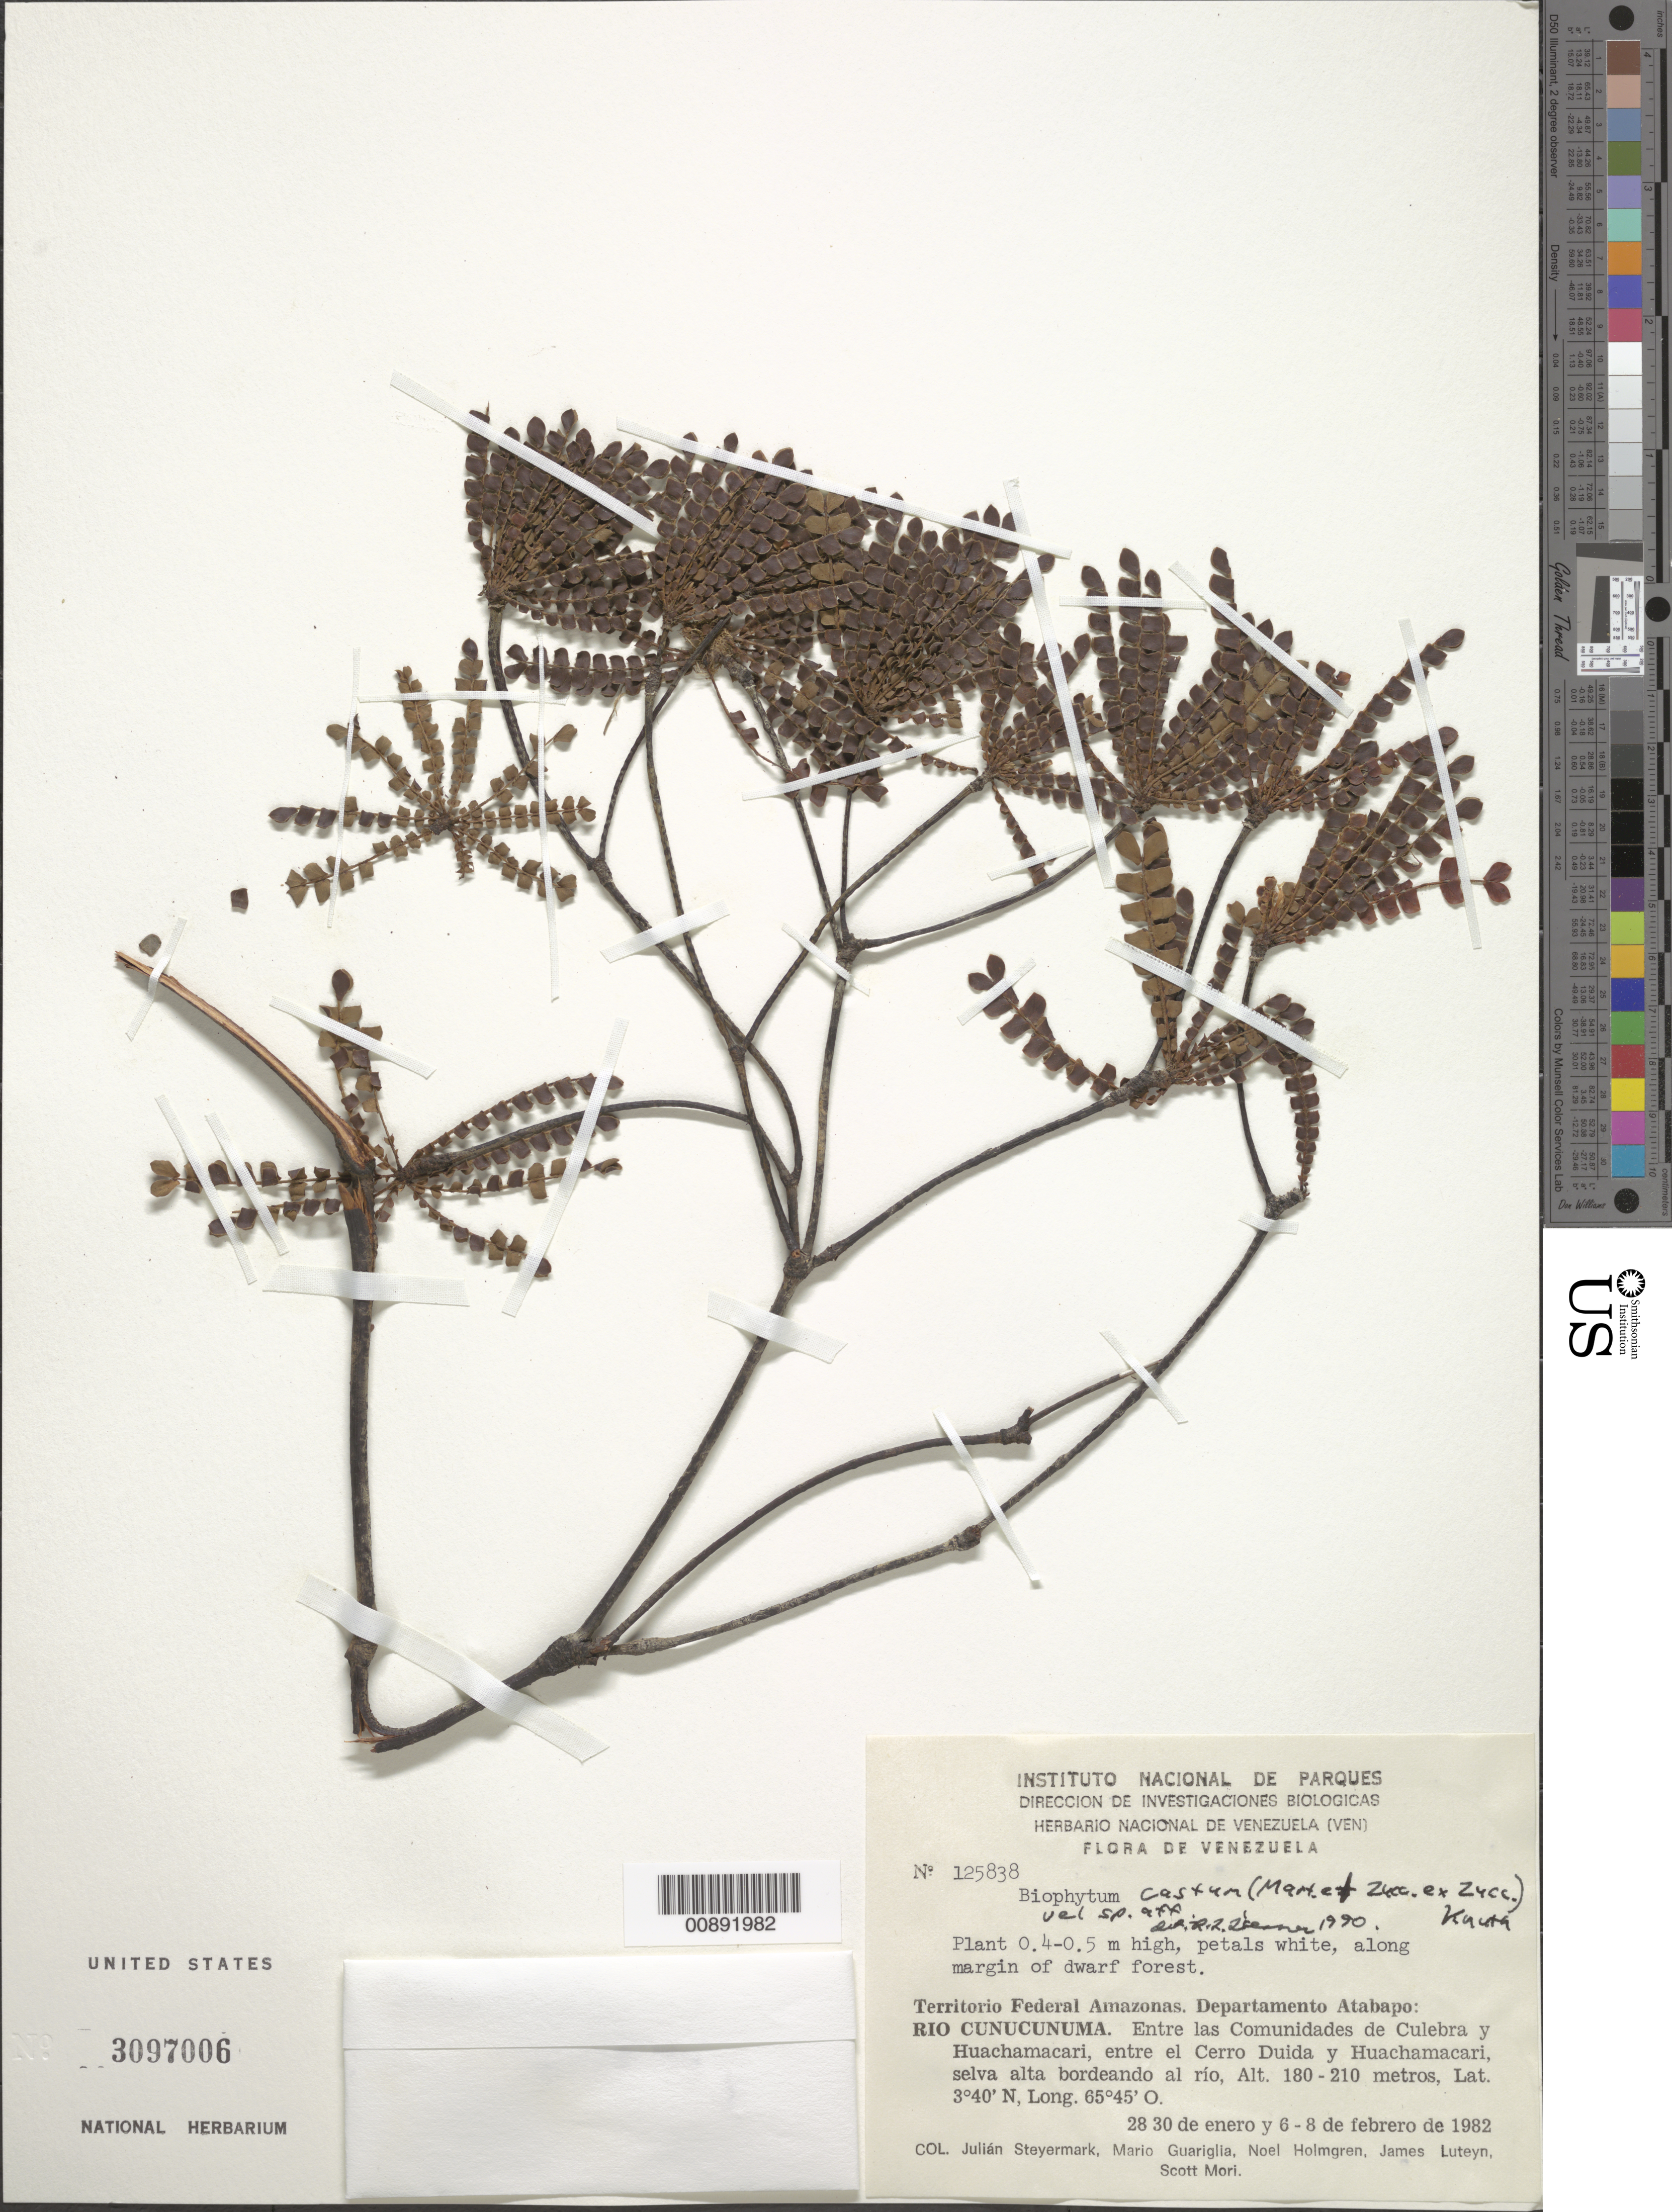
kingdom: Plantae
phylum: Tracheophyta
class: Magnoliopsida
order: Oxalidales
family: Oxalidaceae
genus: Biophytum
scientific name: Biophytum castum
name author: (Mart. & Zucc. ex Zucc.) Knuth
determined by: Liesner, R. L.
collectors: J. Steyermark, M. Guariglia P., N. H. Holmgren, J. L. Luteyn & S. Mori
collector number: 125838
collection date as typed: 28-30 January 1982 and 6-8 February 1982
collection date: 1982-01-28/1982-02-08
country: Venezuela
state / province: Amazonas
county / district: Atabapo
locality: Río Cunucunuma, entre las Communidades de Culebra y Huachamacari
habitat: Along margin of dwarf forest; selva alta bordeando al rio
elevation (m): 180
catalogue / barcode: US 3097006